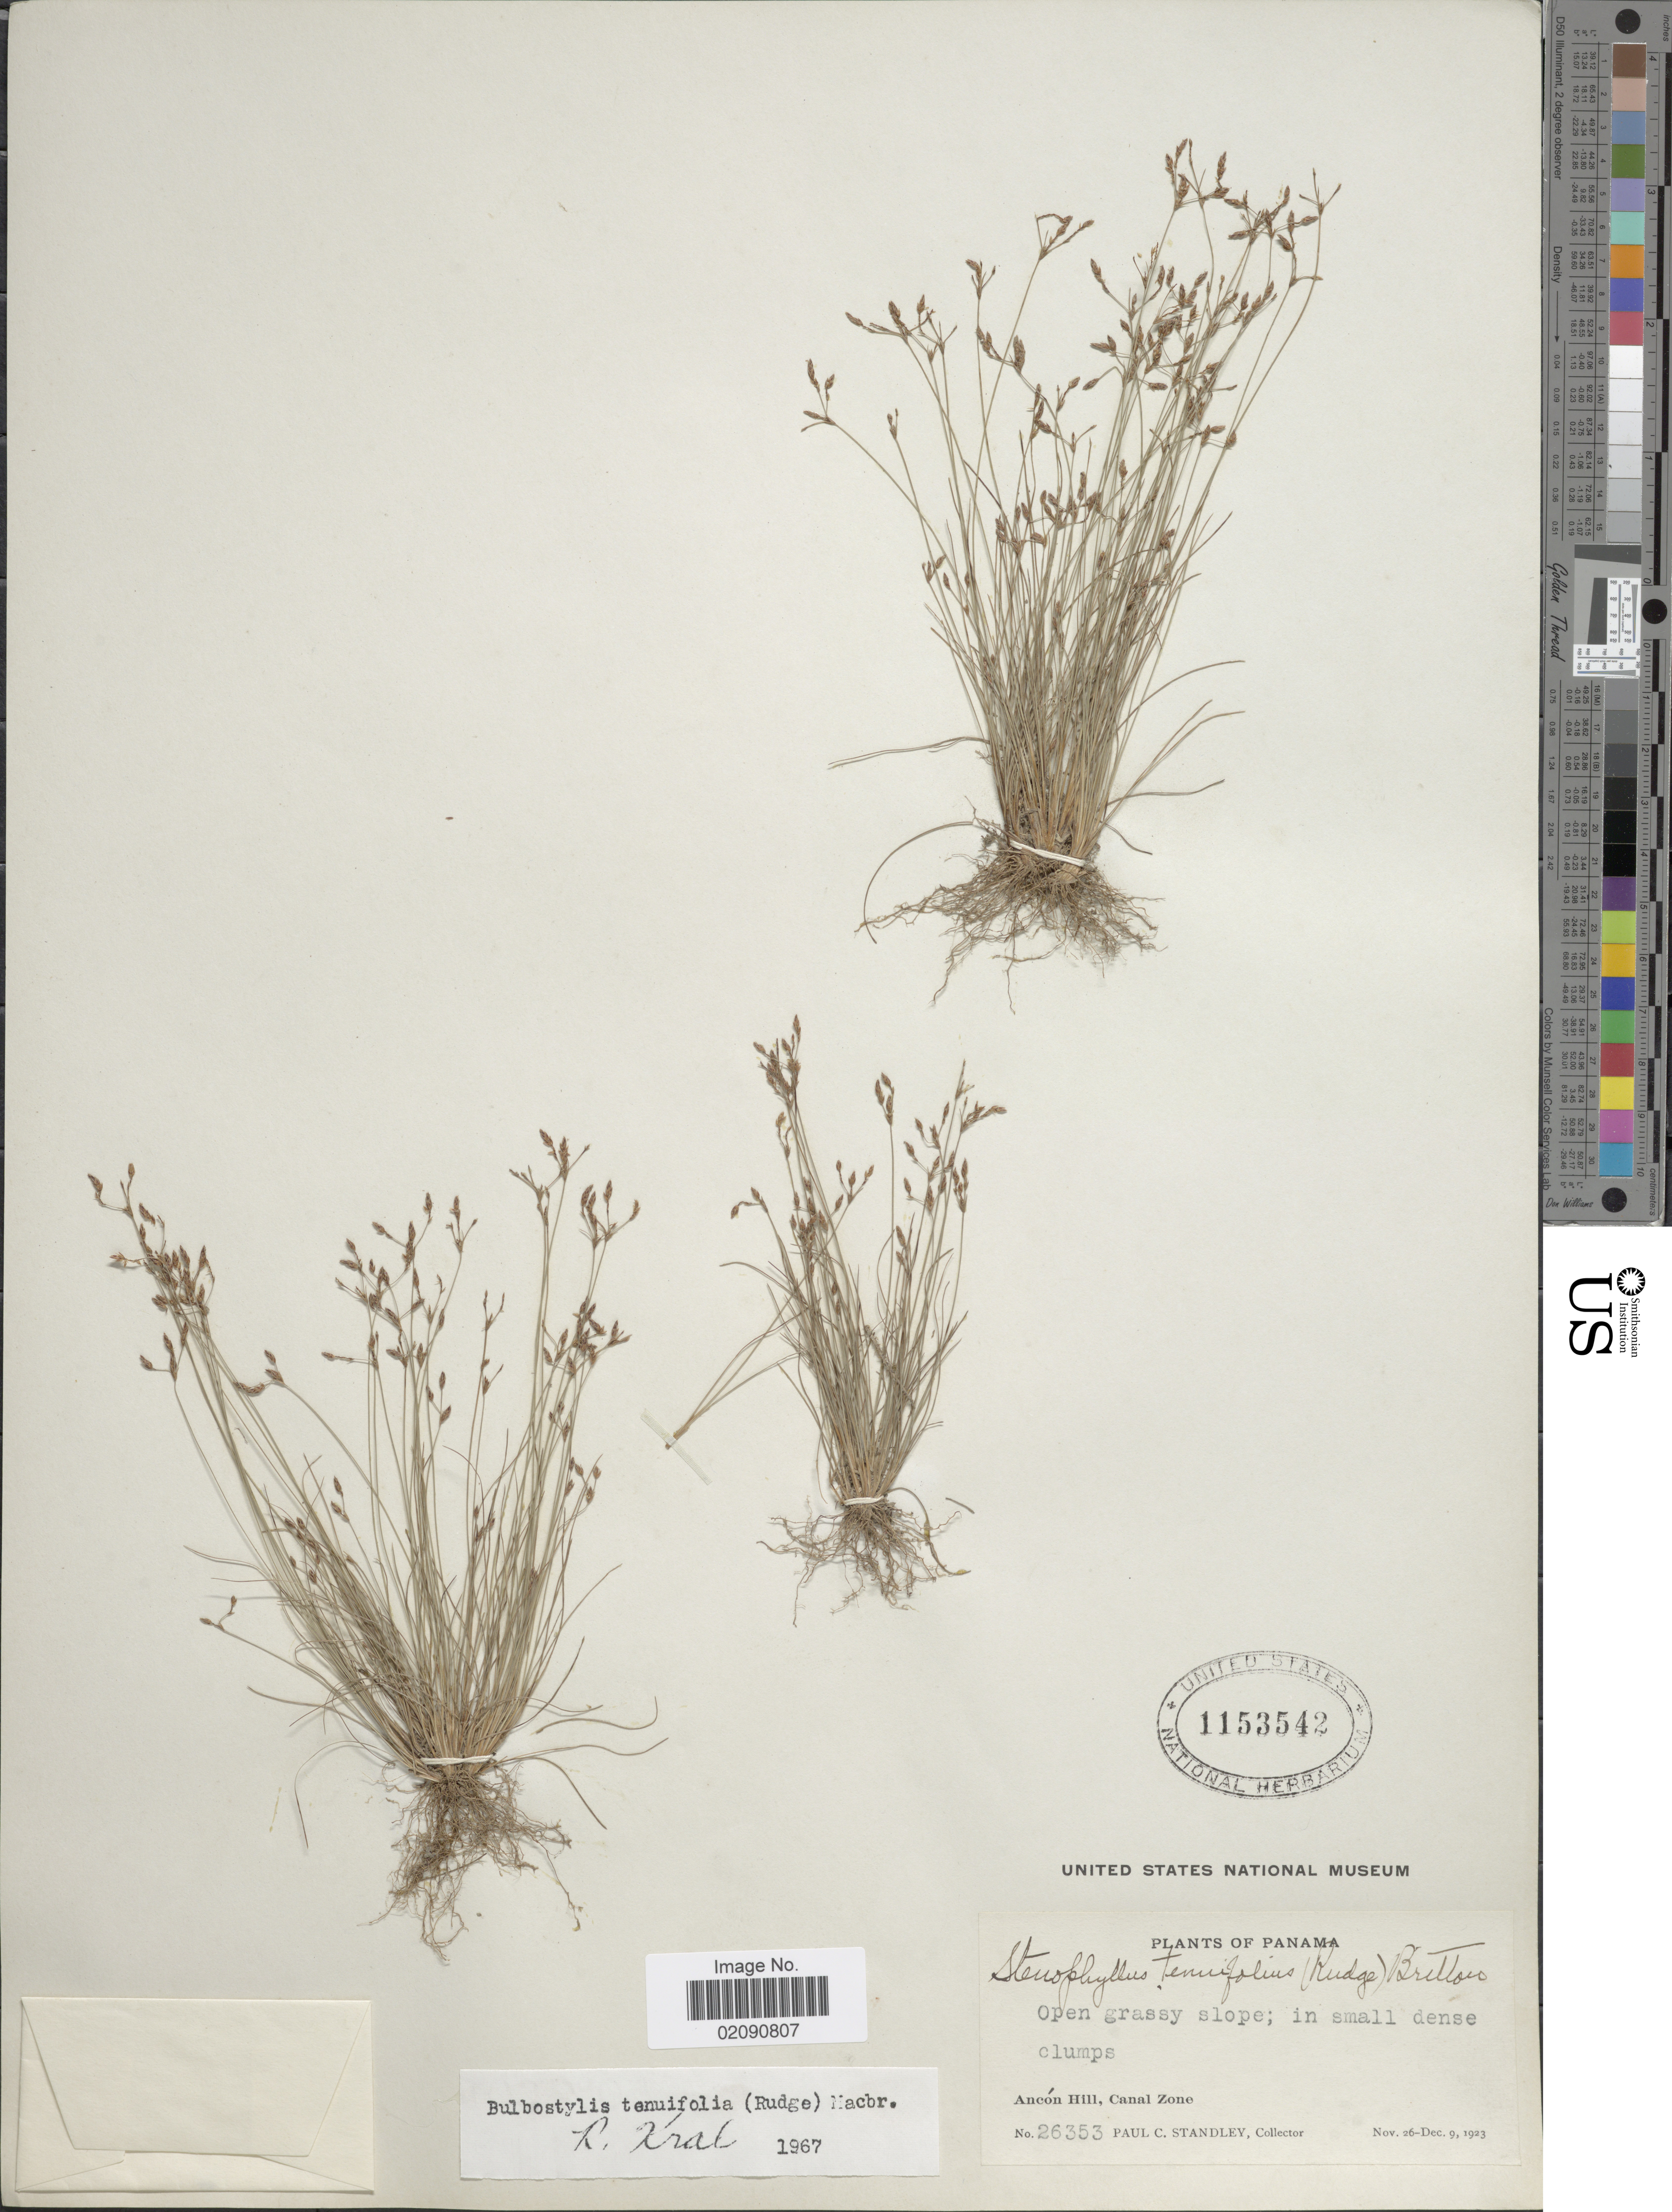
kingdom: Plantae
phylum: Tracheophyta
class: Liliopsida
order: Poales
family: Cyperaceae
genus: Bulbostylis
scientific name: Bulbostylis tenuifolia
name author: (Rudge) J.F. Macbr.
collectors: L. Cornman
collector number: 26353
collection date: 1923-11-26/1923-12-09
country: Panama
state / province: Colón / Panamá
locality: Open grassy slope, Ancon Hill, Canal Zone.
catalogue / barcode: US 1153542